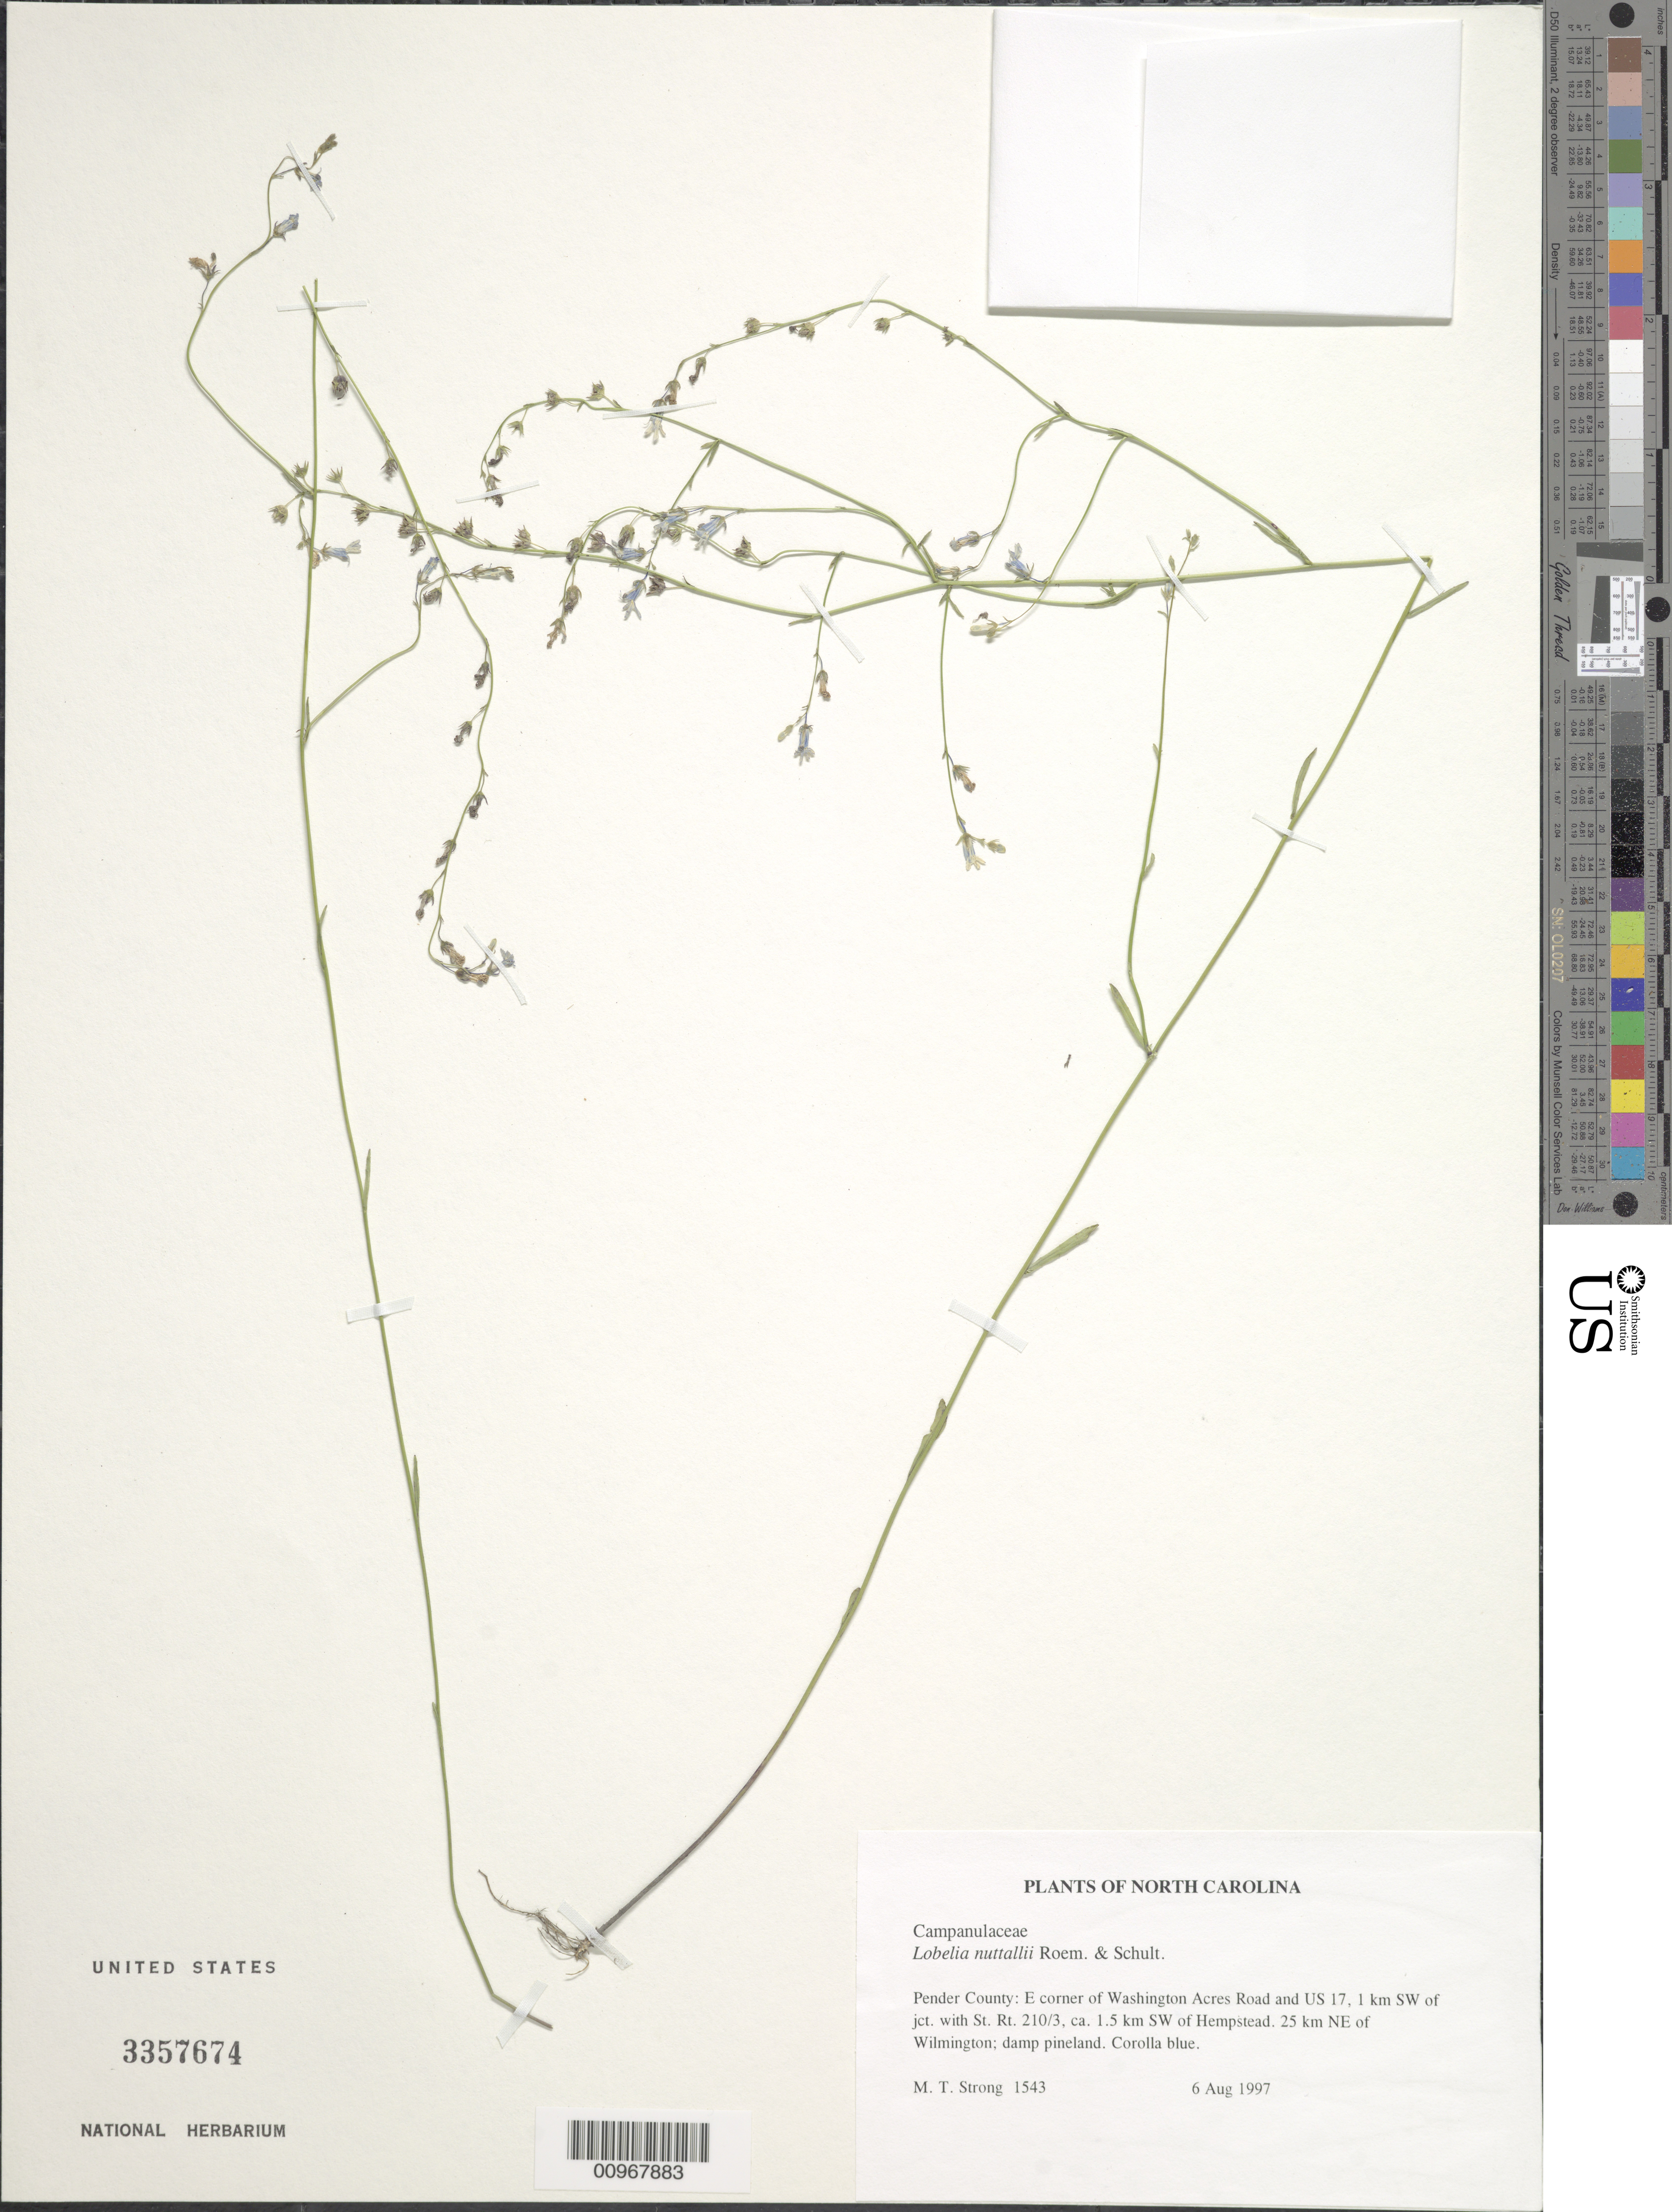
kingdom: Plantae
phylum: Tracheophyta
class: Magnoliopsida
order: Asterales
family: Campanulaceae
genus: Lobelia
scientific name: Lobelia nuttallii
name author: Schult.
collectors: M. T. Strong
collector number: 1543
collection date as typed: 06 Aug 1997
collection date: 1997-08-06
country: United States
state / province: North Carolina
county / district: Pender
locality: E corner of Washington Acres Road, and US17, 1 km SW of jct. with St. Rt. 210/3, ca. 1.5 km SW of Hampstead, NE of Wilmington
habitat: damp pineland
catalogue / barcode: US 3357674